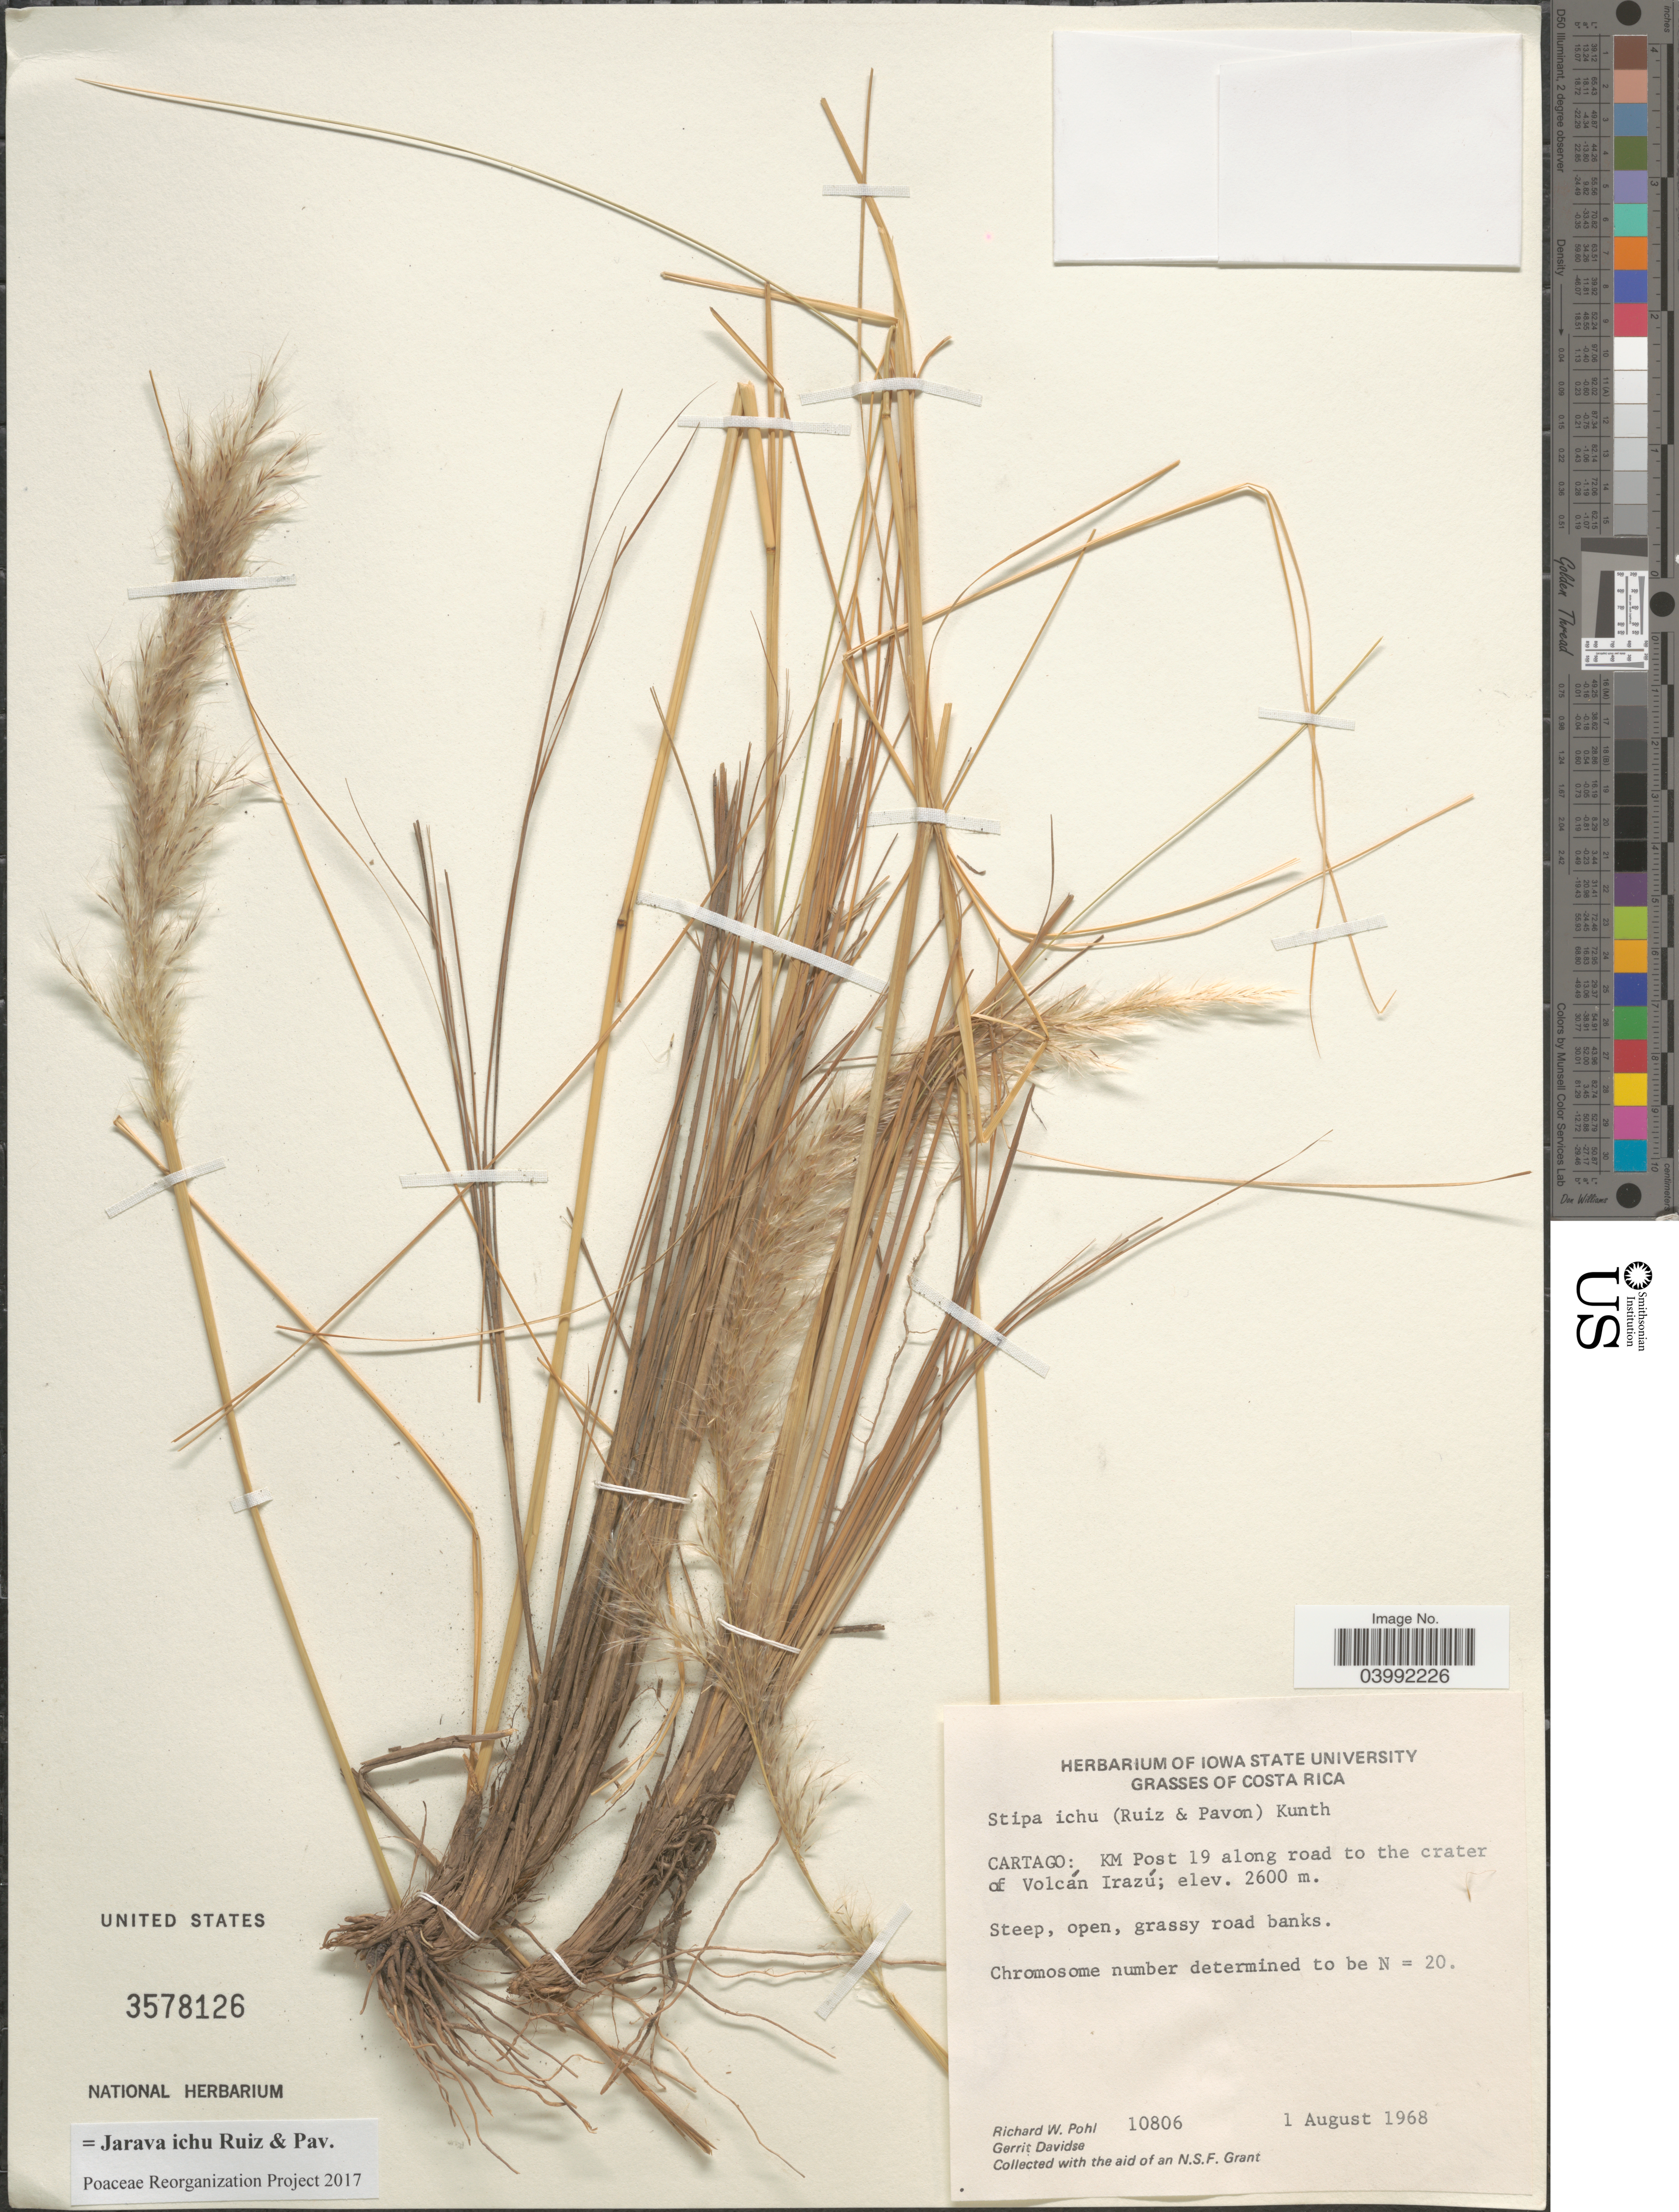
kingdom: Plantae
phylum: Tracheophyta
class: Liliopsida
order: Poales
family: Poaceae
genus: Jarava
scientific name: Jarava ichu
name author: Ruiz & Pav.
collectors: R. W. Pohl, G. Davidse & N. Grant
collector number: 10806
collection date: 1968-08-01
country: Costa Rica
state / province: Cartago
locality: KM Post 19 along road to the crater of Volcán Irazú.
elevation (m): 2600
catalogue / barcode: US 3578126